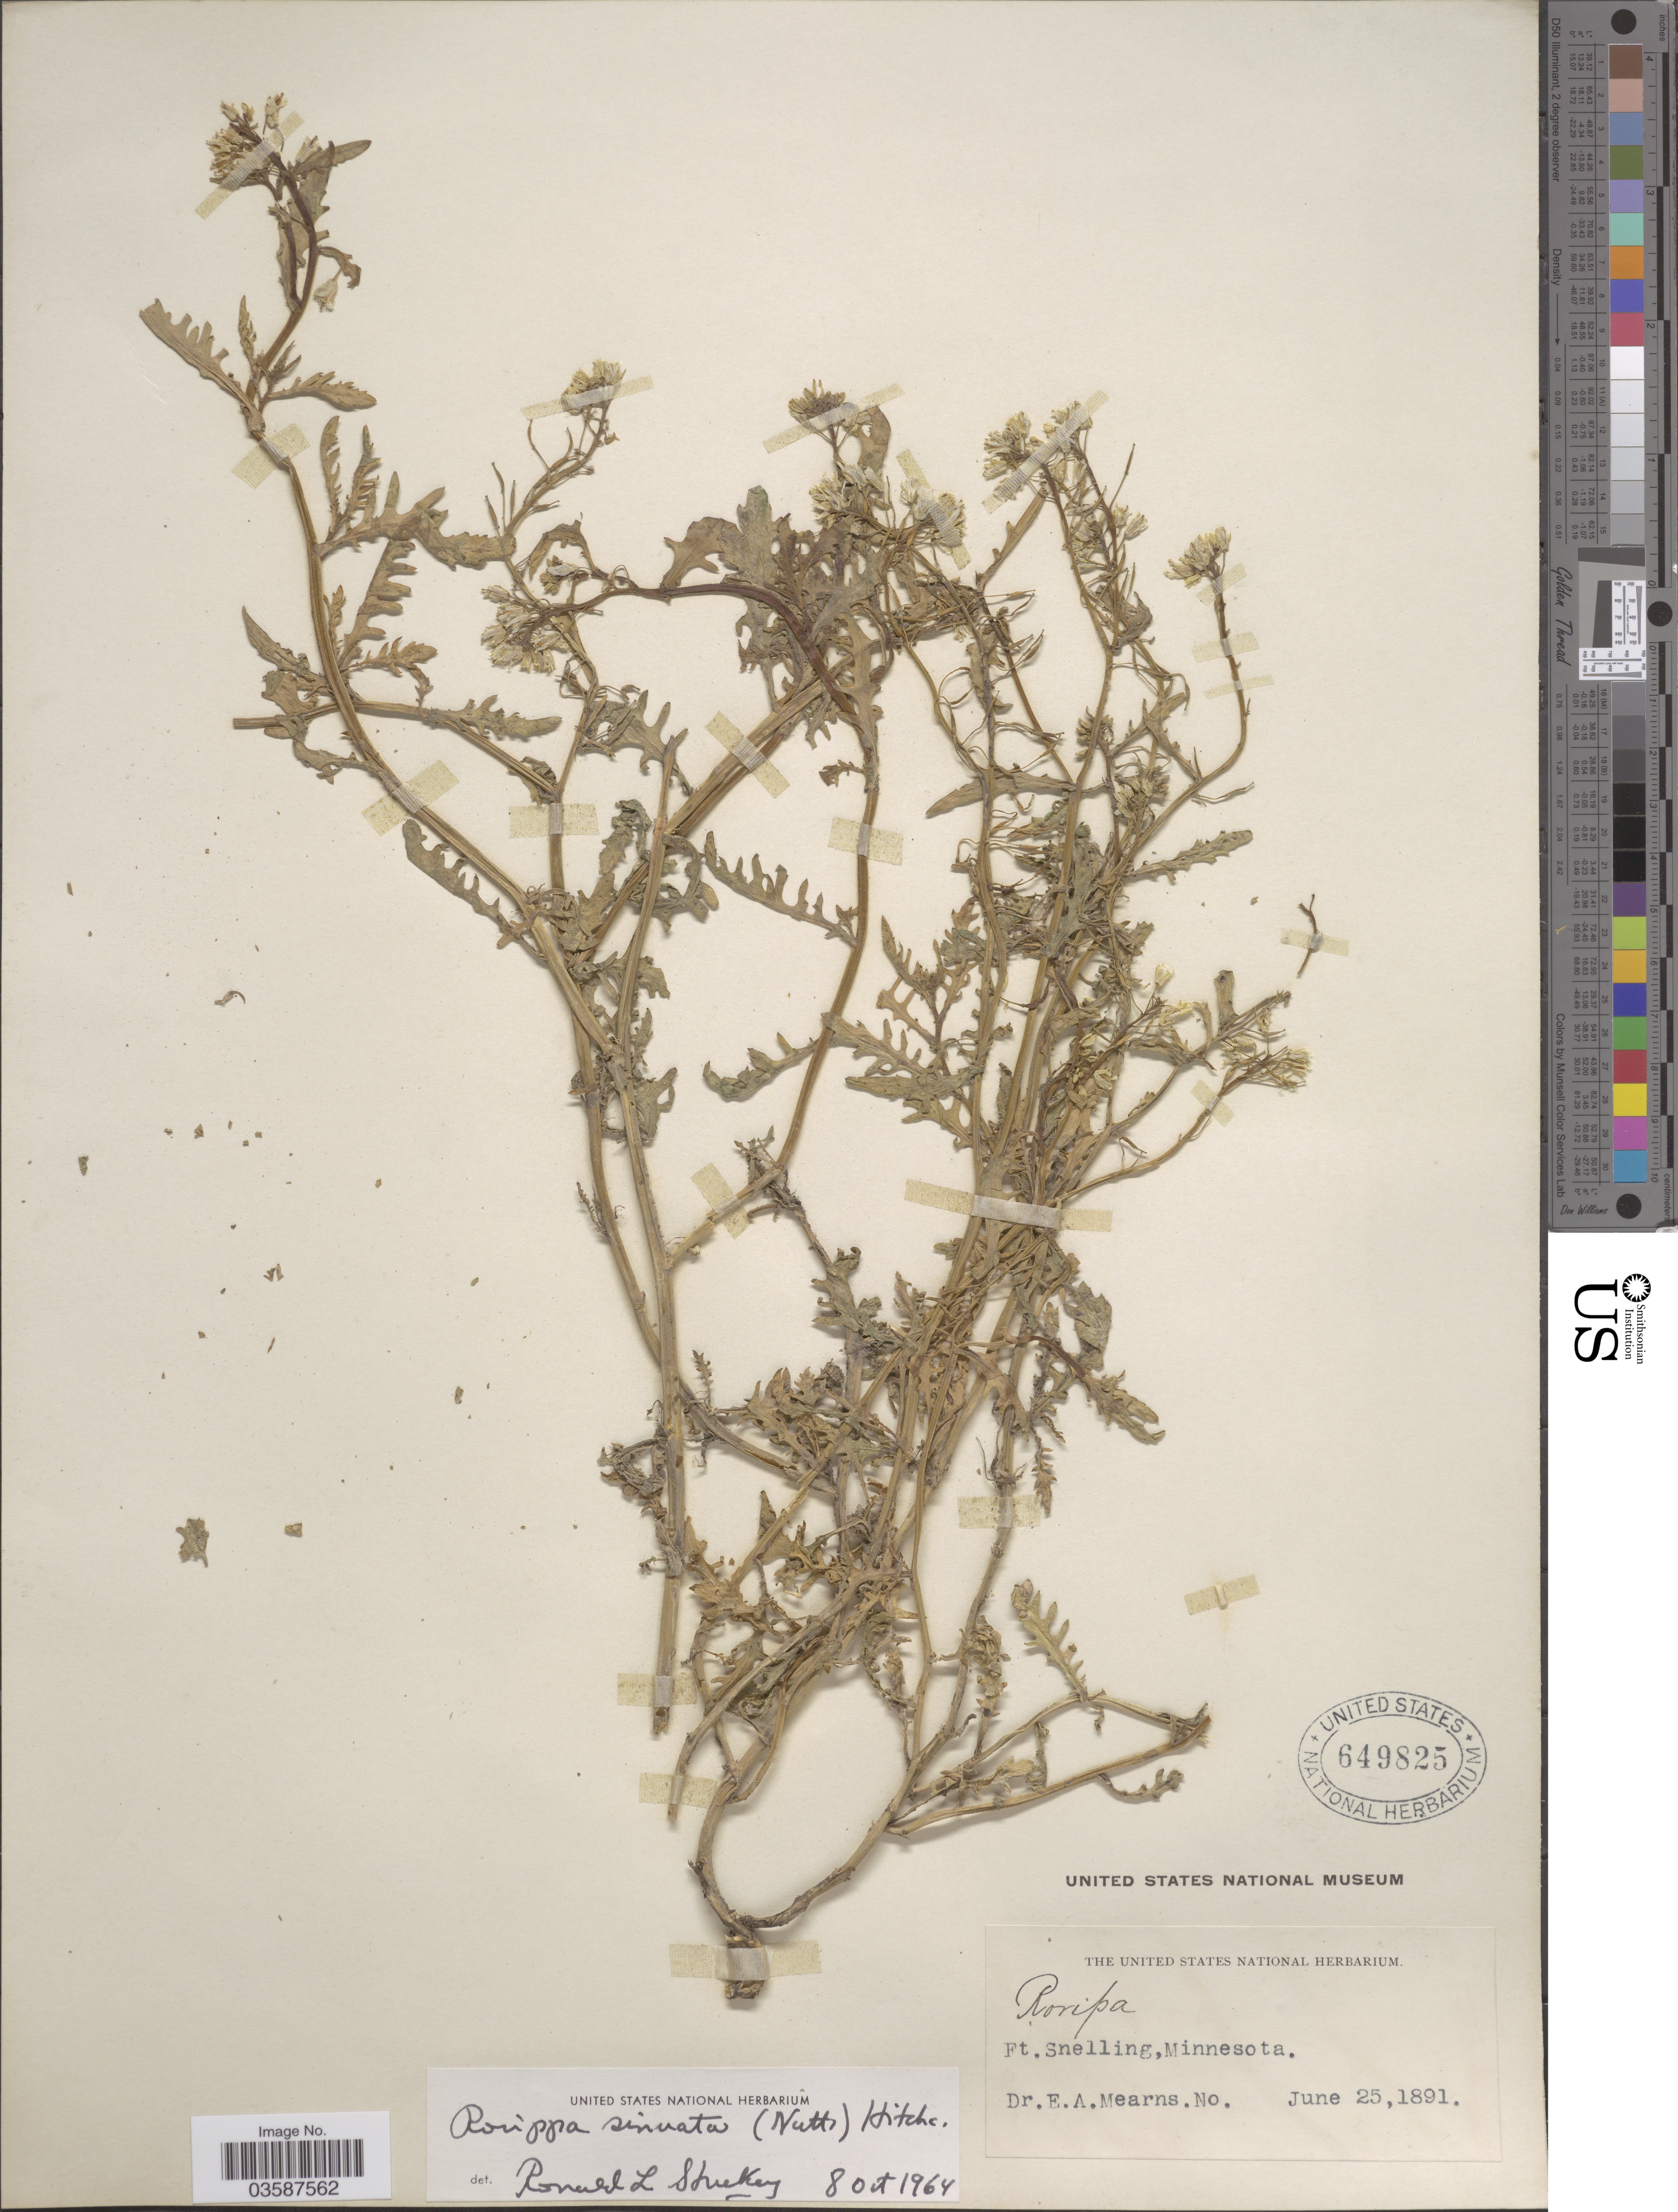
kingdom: Plantae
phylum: Tracheophyta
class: Magnoliopsida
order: Brassicales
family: Brassicaceae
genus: Rorippa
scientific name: Rorippa sinuata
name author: (Nutt.) Hitchc.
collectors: E. A. Mearns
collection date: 1891-06-25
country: United States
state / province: Minnesota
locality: Ft. Snelling.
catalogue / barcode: US 649825